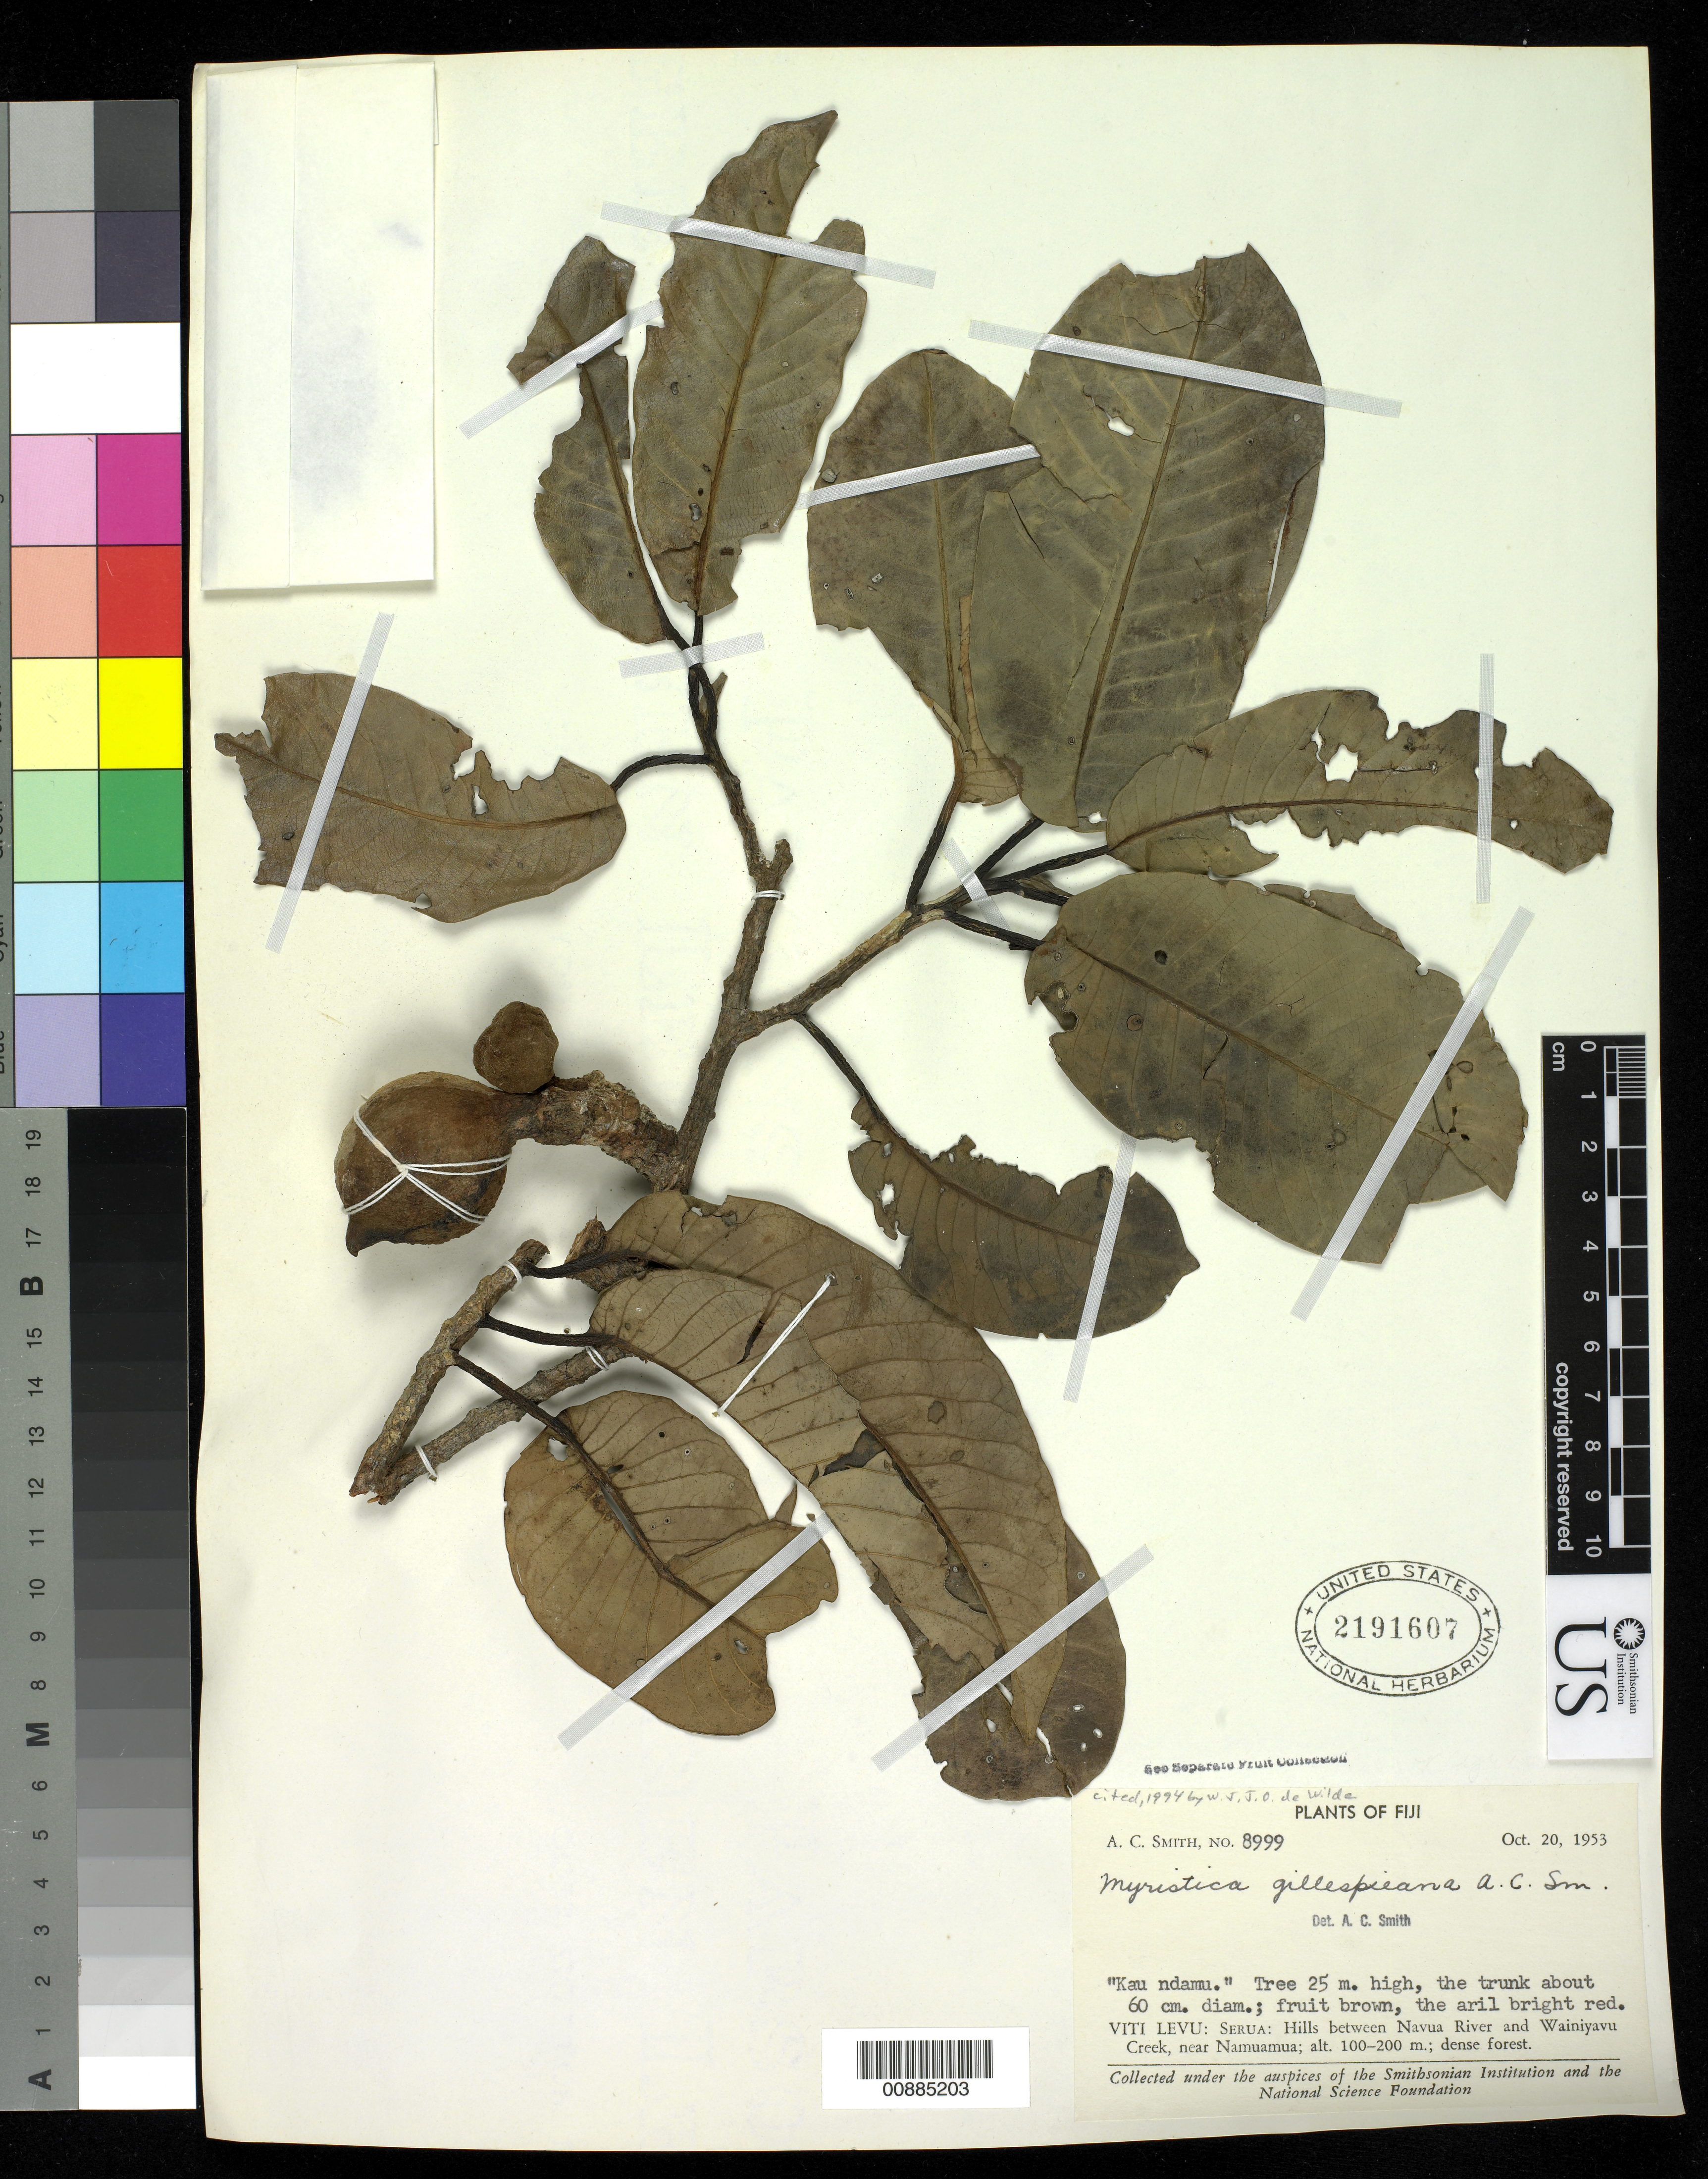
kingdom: Plantae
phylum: Tracheophyta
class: Magnoliopsida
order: Magnoliales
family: Myristicaceae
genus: Myristica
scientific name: Myristica gillespieana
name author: A.C. Sm.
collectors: C. A. Smith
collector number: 8999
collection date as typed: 20 Oct 1953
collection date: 1953-10-20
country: Fiji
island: Viti Levu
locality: Hills between Navua River and Wainiyavu Cree, Serua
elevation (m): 100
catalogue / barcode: US 2191607